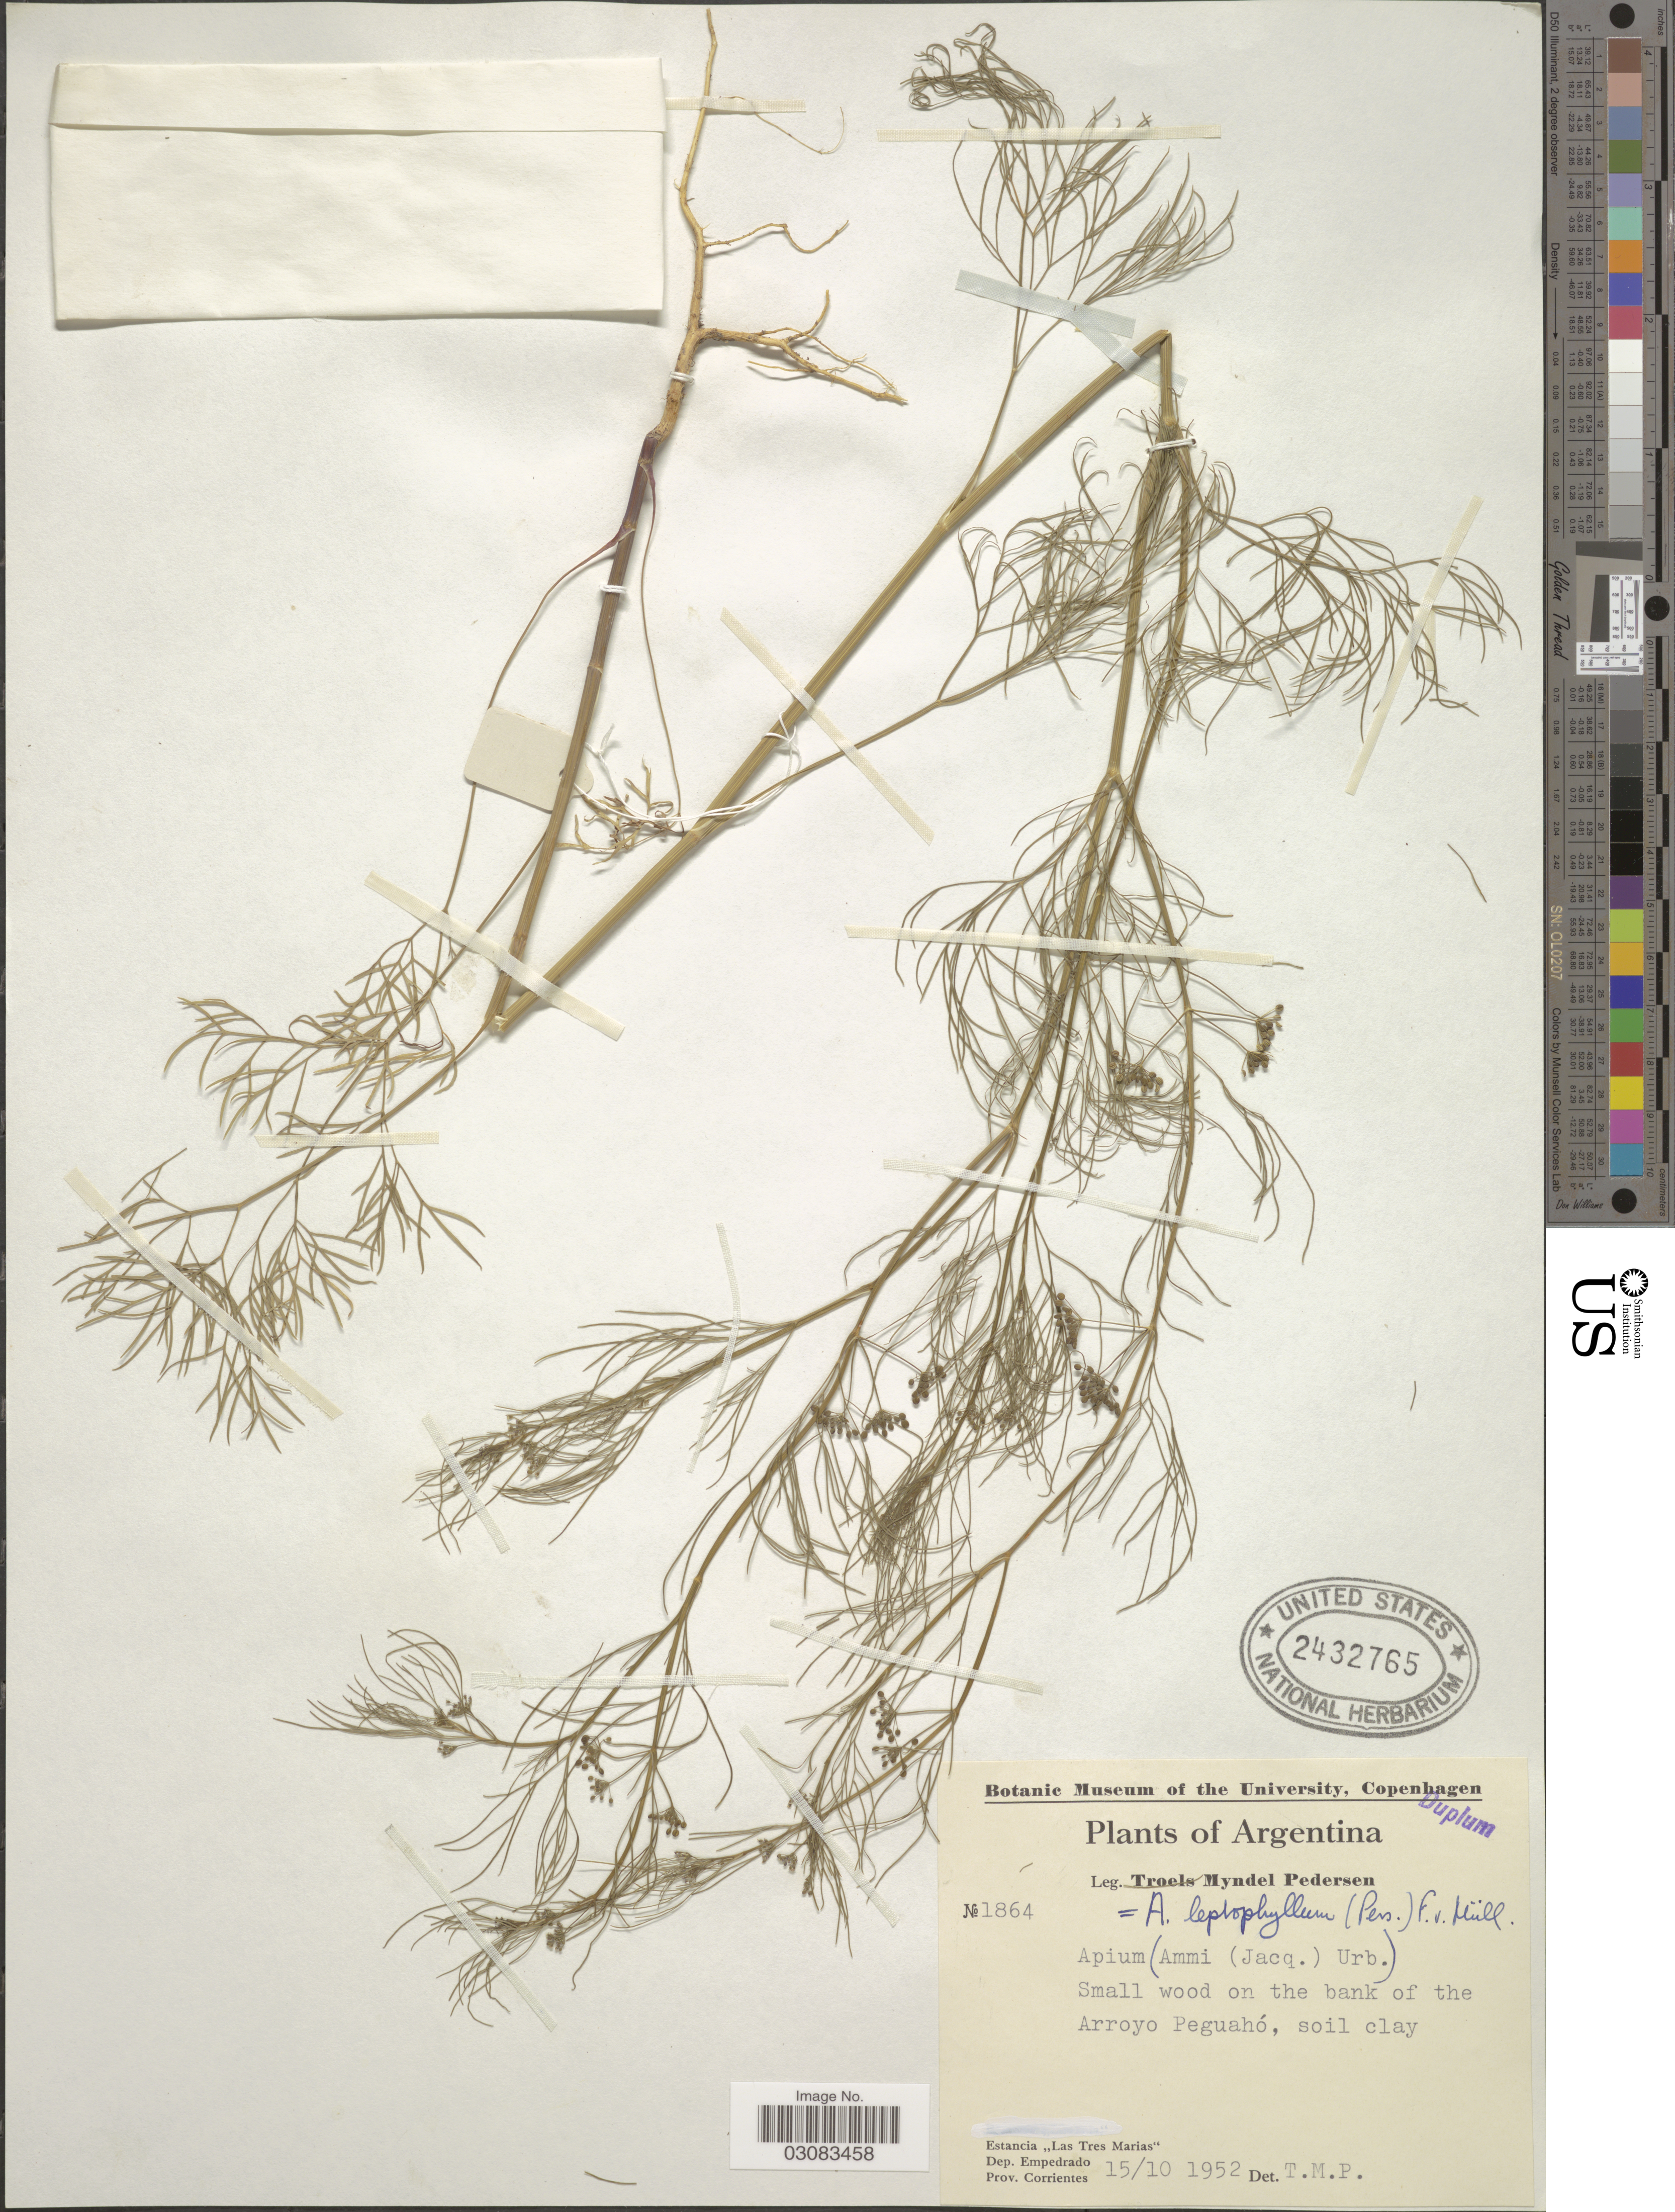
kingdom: Plantae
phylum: Tracheophyta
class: Magnoliopsida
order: Apiales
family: Apiaceae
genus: Cyclospermum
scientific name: Cyclospermum leptophyllum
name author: (Pers.) Sprague ex Britton & P. Wilson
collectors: T. Pederson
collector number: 1864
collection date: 1952-10-15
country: Argentina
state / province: Corrientes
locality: Small wood on the bank of the Arroyo Peguahó. Estancia "Las Tres Marias". Dep. Empedrado.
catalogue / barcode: US 2432765